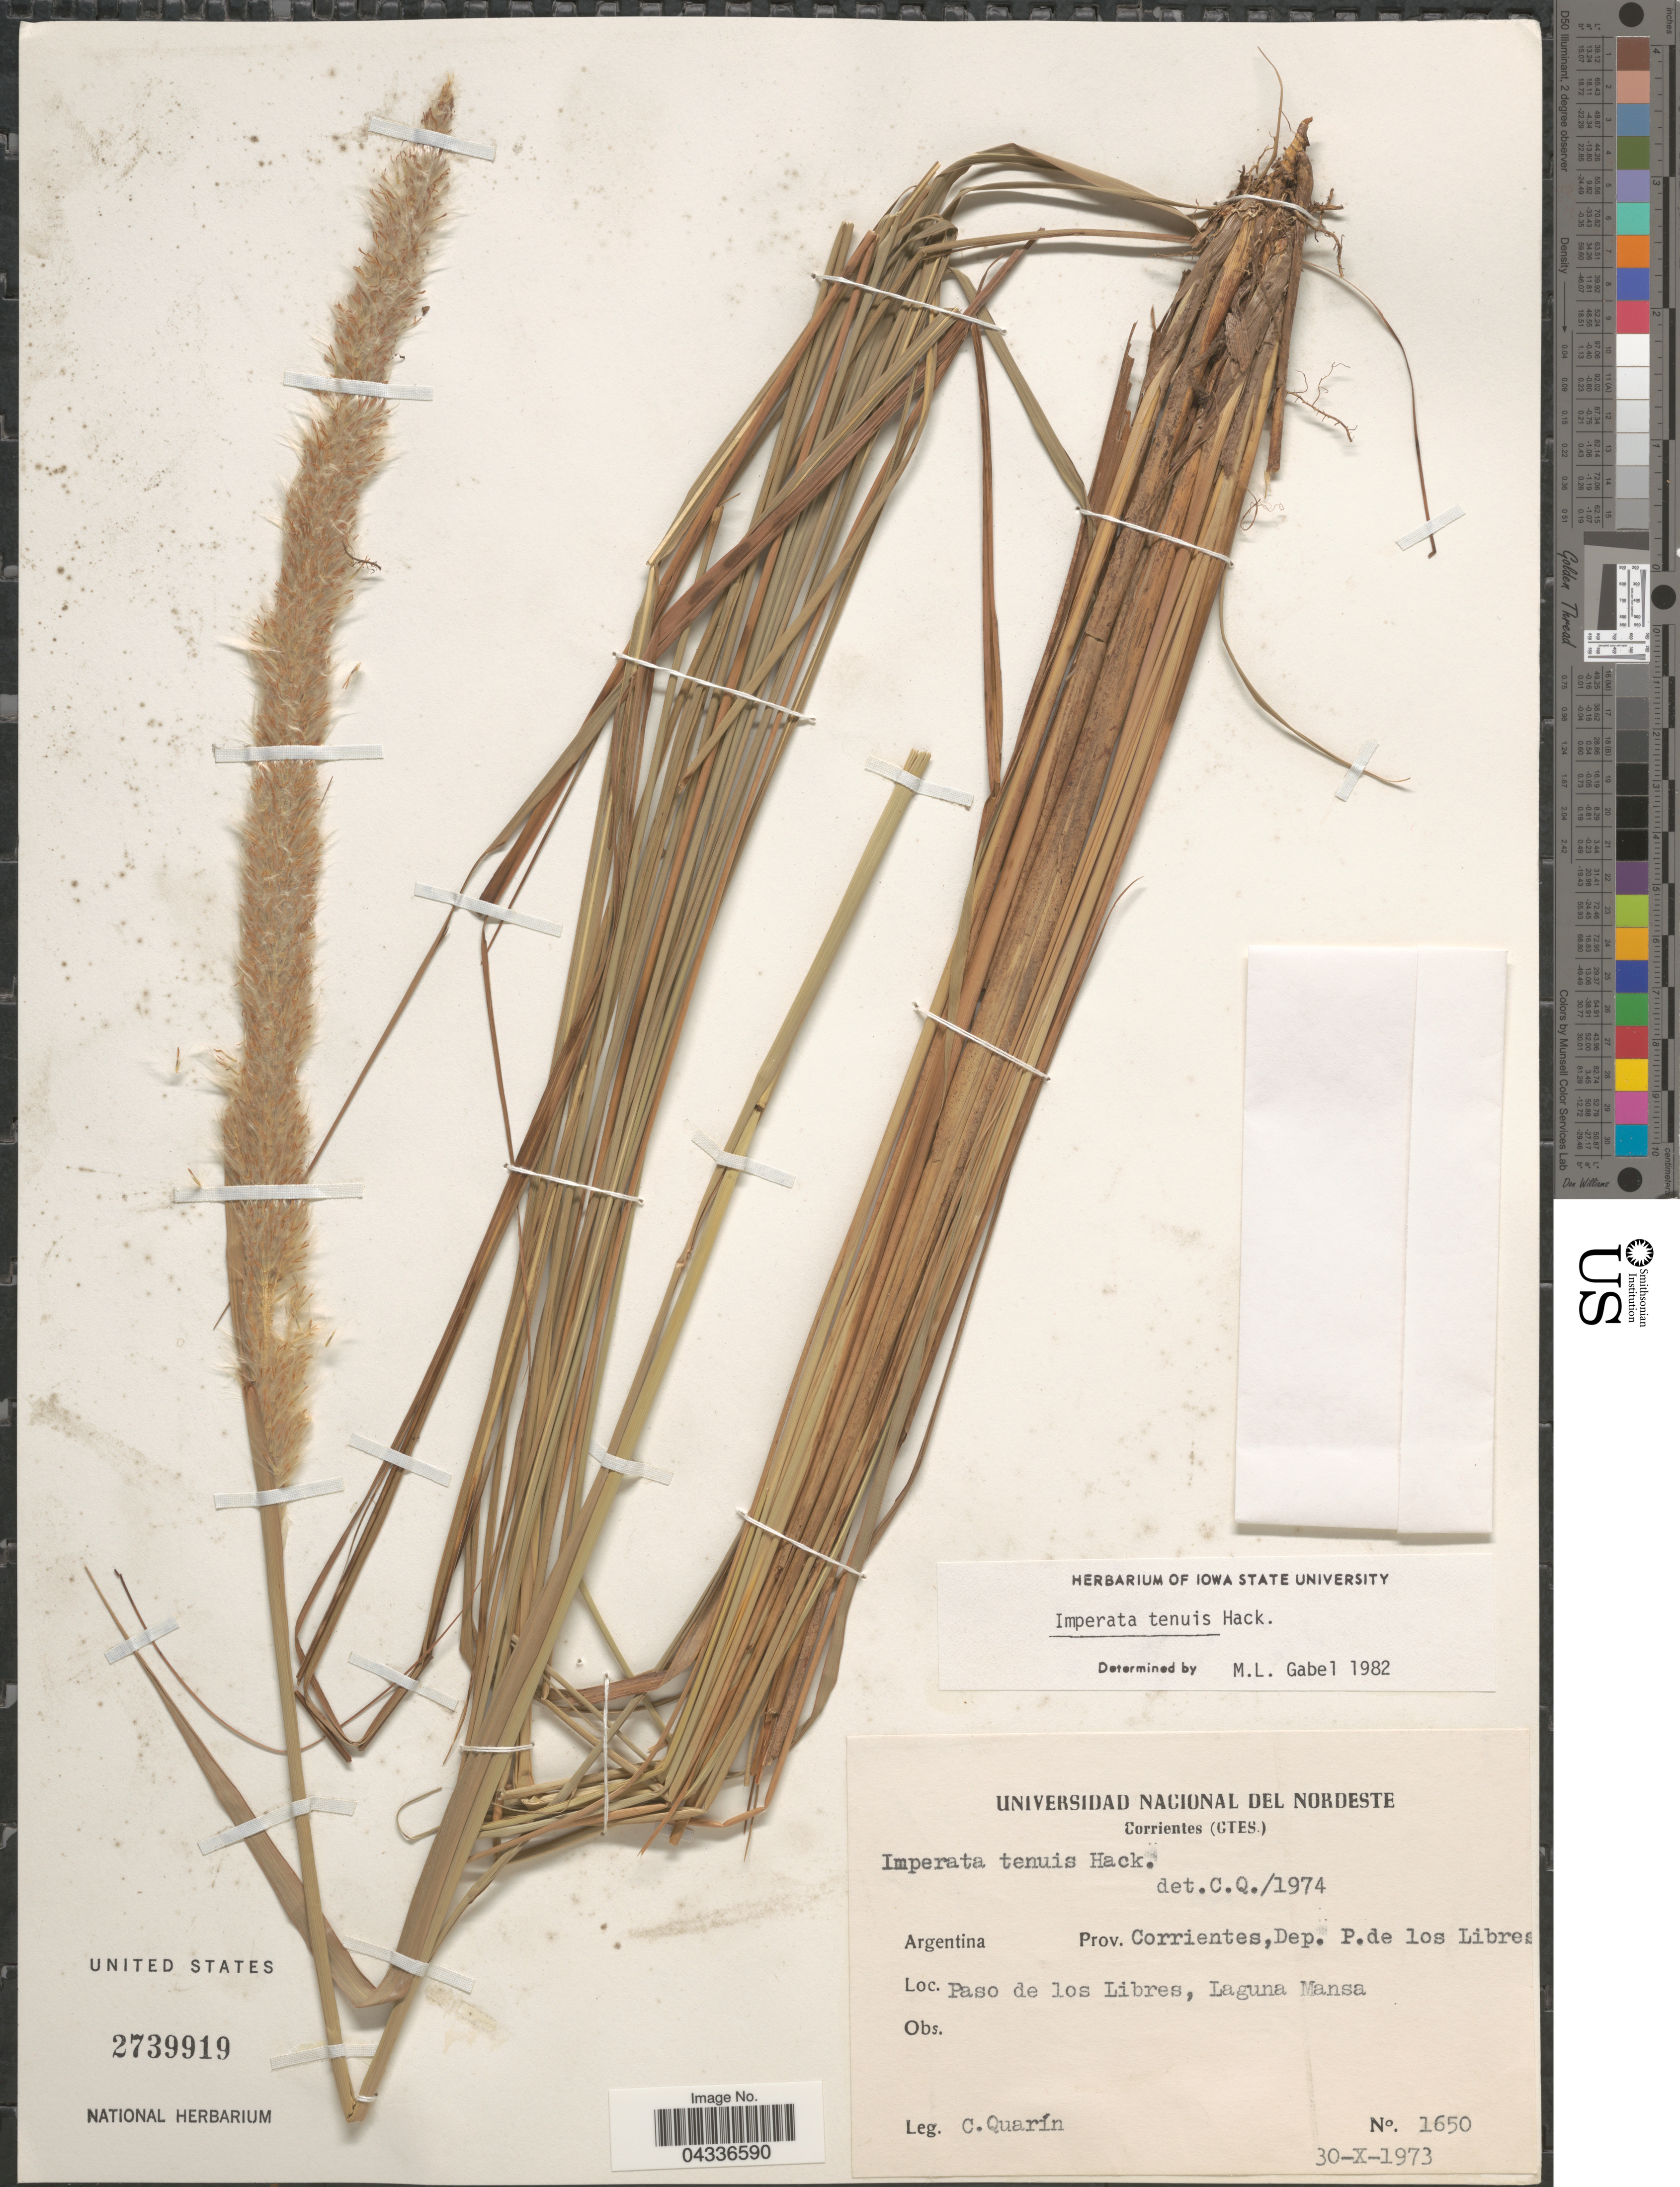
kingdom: Plantae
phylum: Tracheophyta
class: Liliopsida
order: Poales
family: Poaceae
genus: Imperata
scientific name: Imperata tenuis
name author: Hack.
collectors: C. Quarín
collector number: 1650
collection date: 1973-10-30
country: Argentina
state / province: Corrientes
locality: Dep. P. de los Libres. Paso de los Libres, Laguna Mansa.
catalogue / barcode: US 2739919